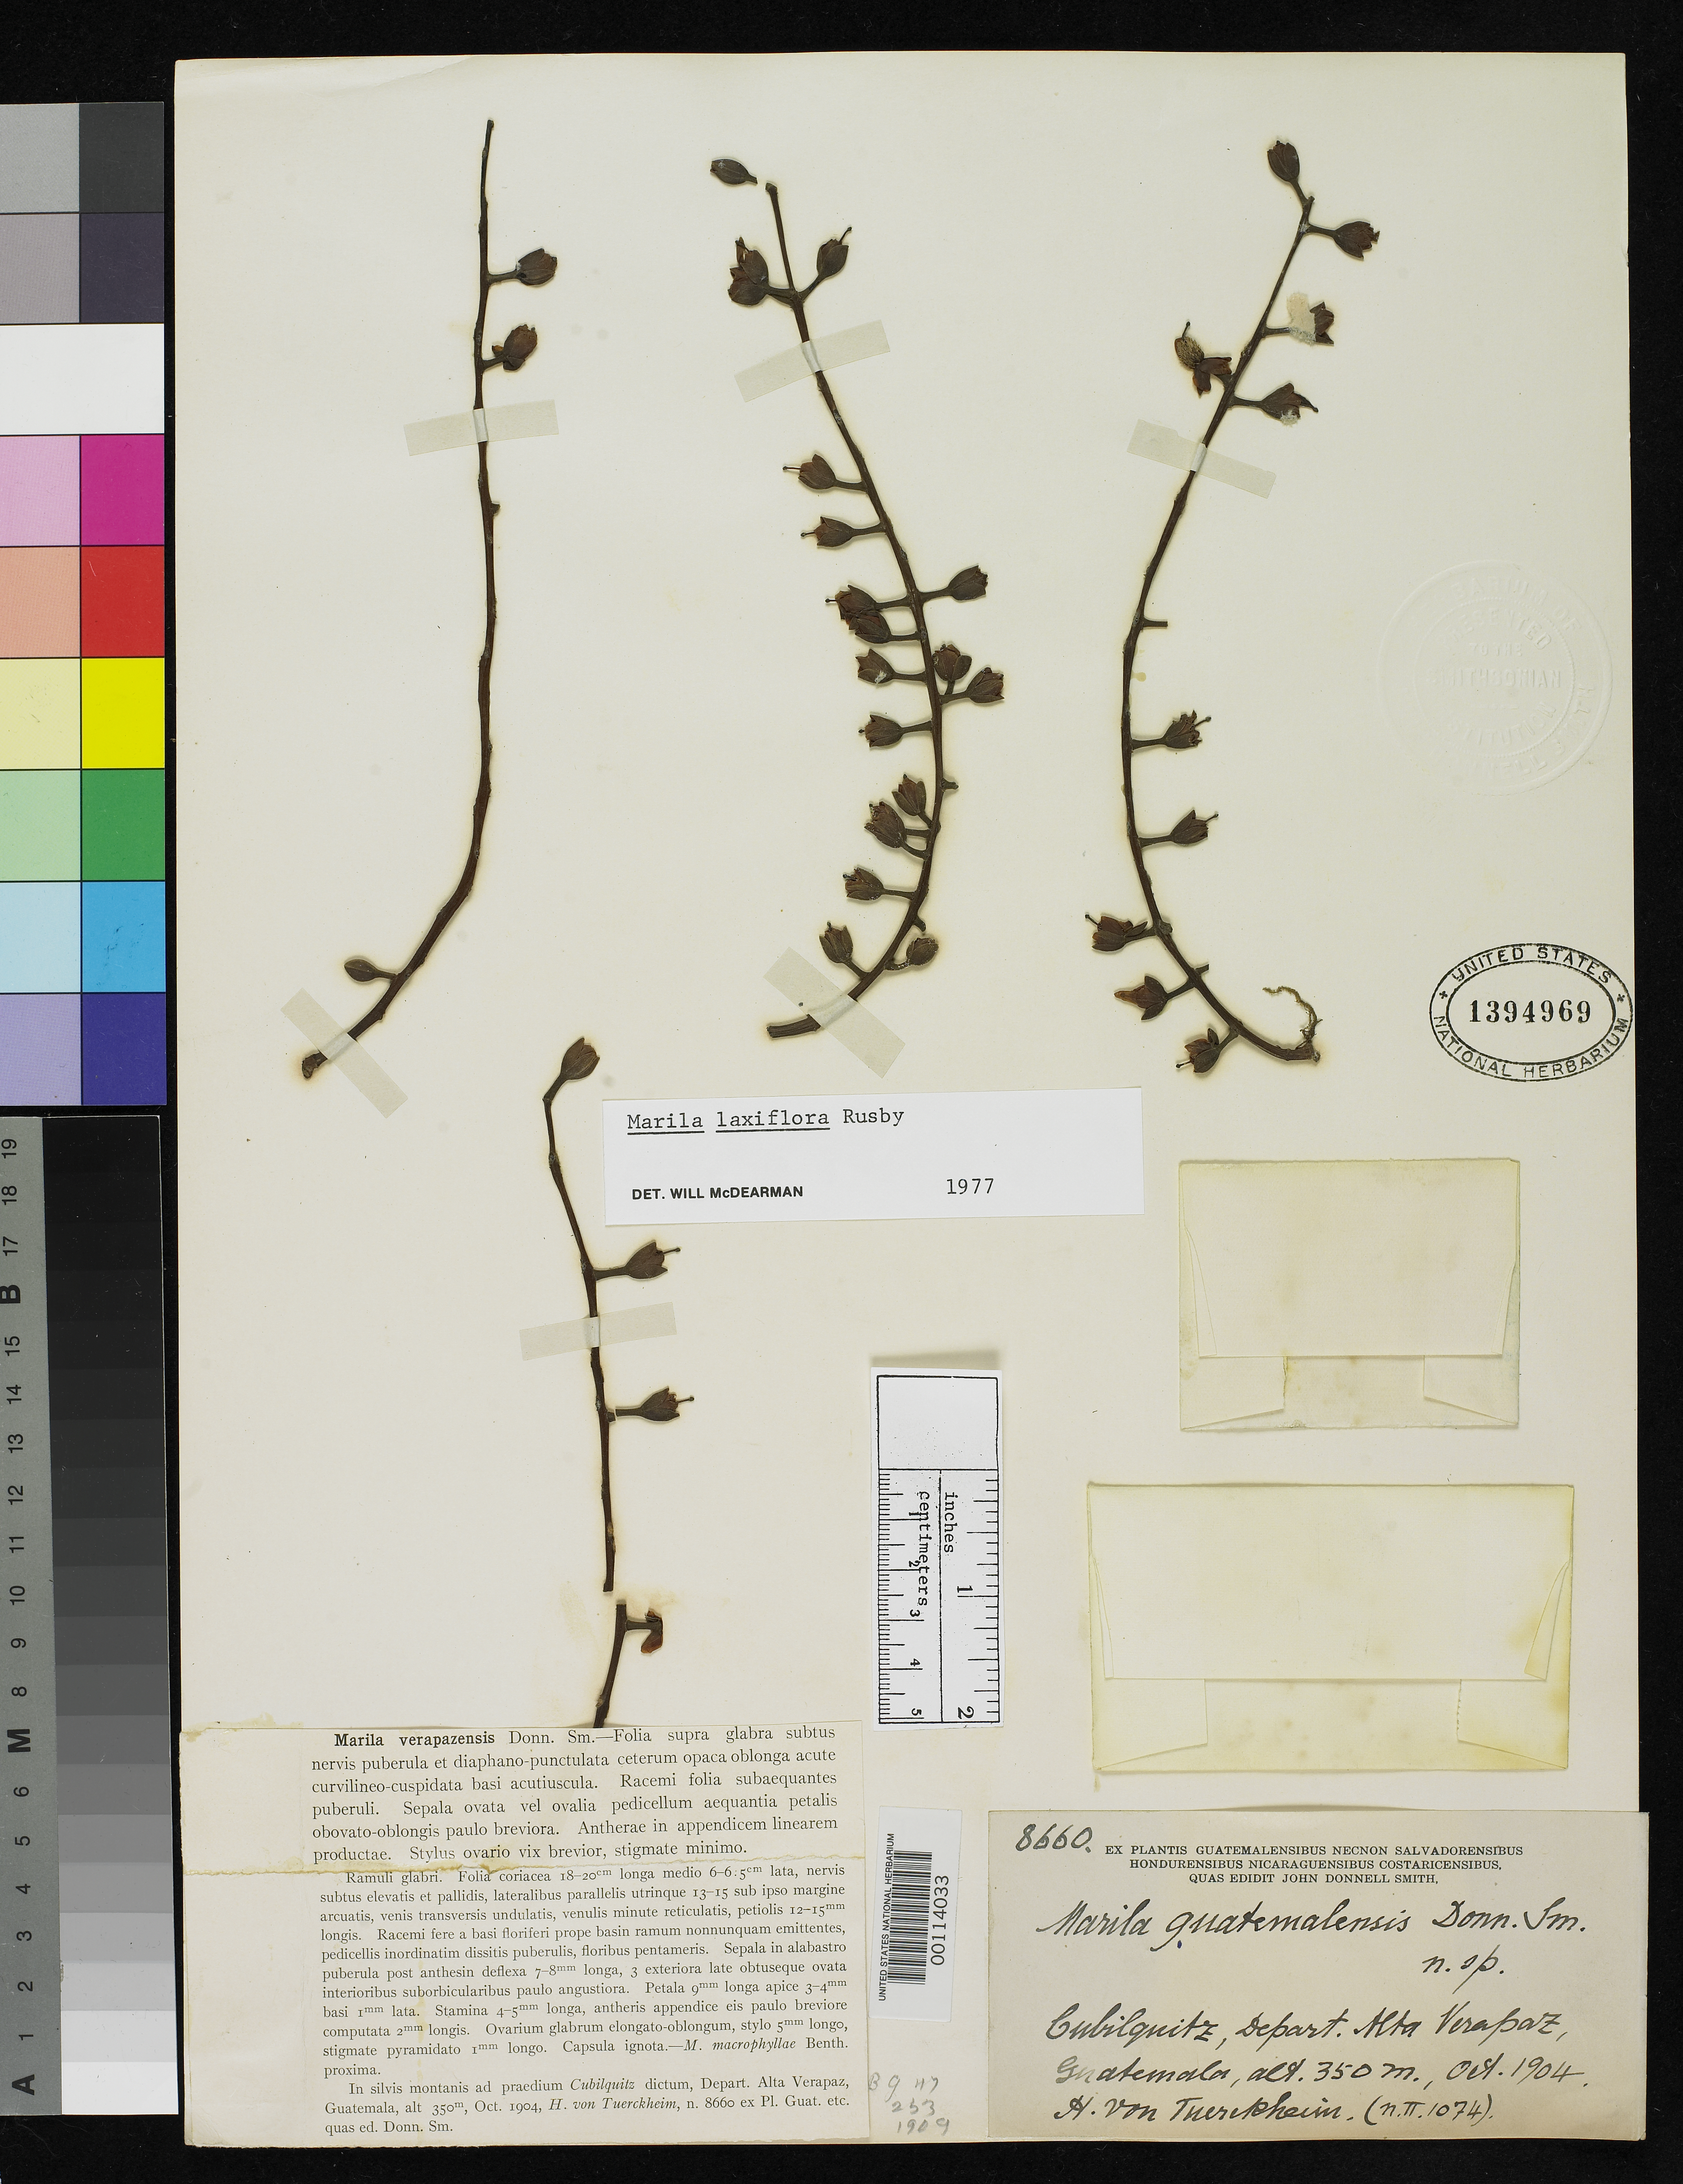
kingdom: Plantae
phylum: Tracheophyta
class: Magnoliopsida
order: Malpighiales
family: Calophyllaceae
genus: Marila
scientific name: Marila verapazensis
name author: Donn. Sm.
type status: Type Collection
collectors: H. von Türckheim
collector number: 8660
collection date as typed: Oct 1904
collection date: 1904-10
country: Guatemala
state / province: Alta Verapaz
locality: Cubilquitz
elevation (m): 350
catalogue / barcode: US 1394969